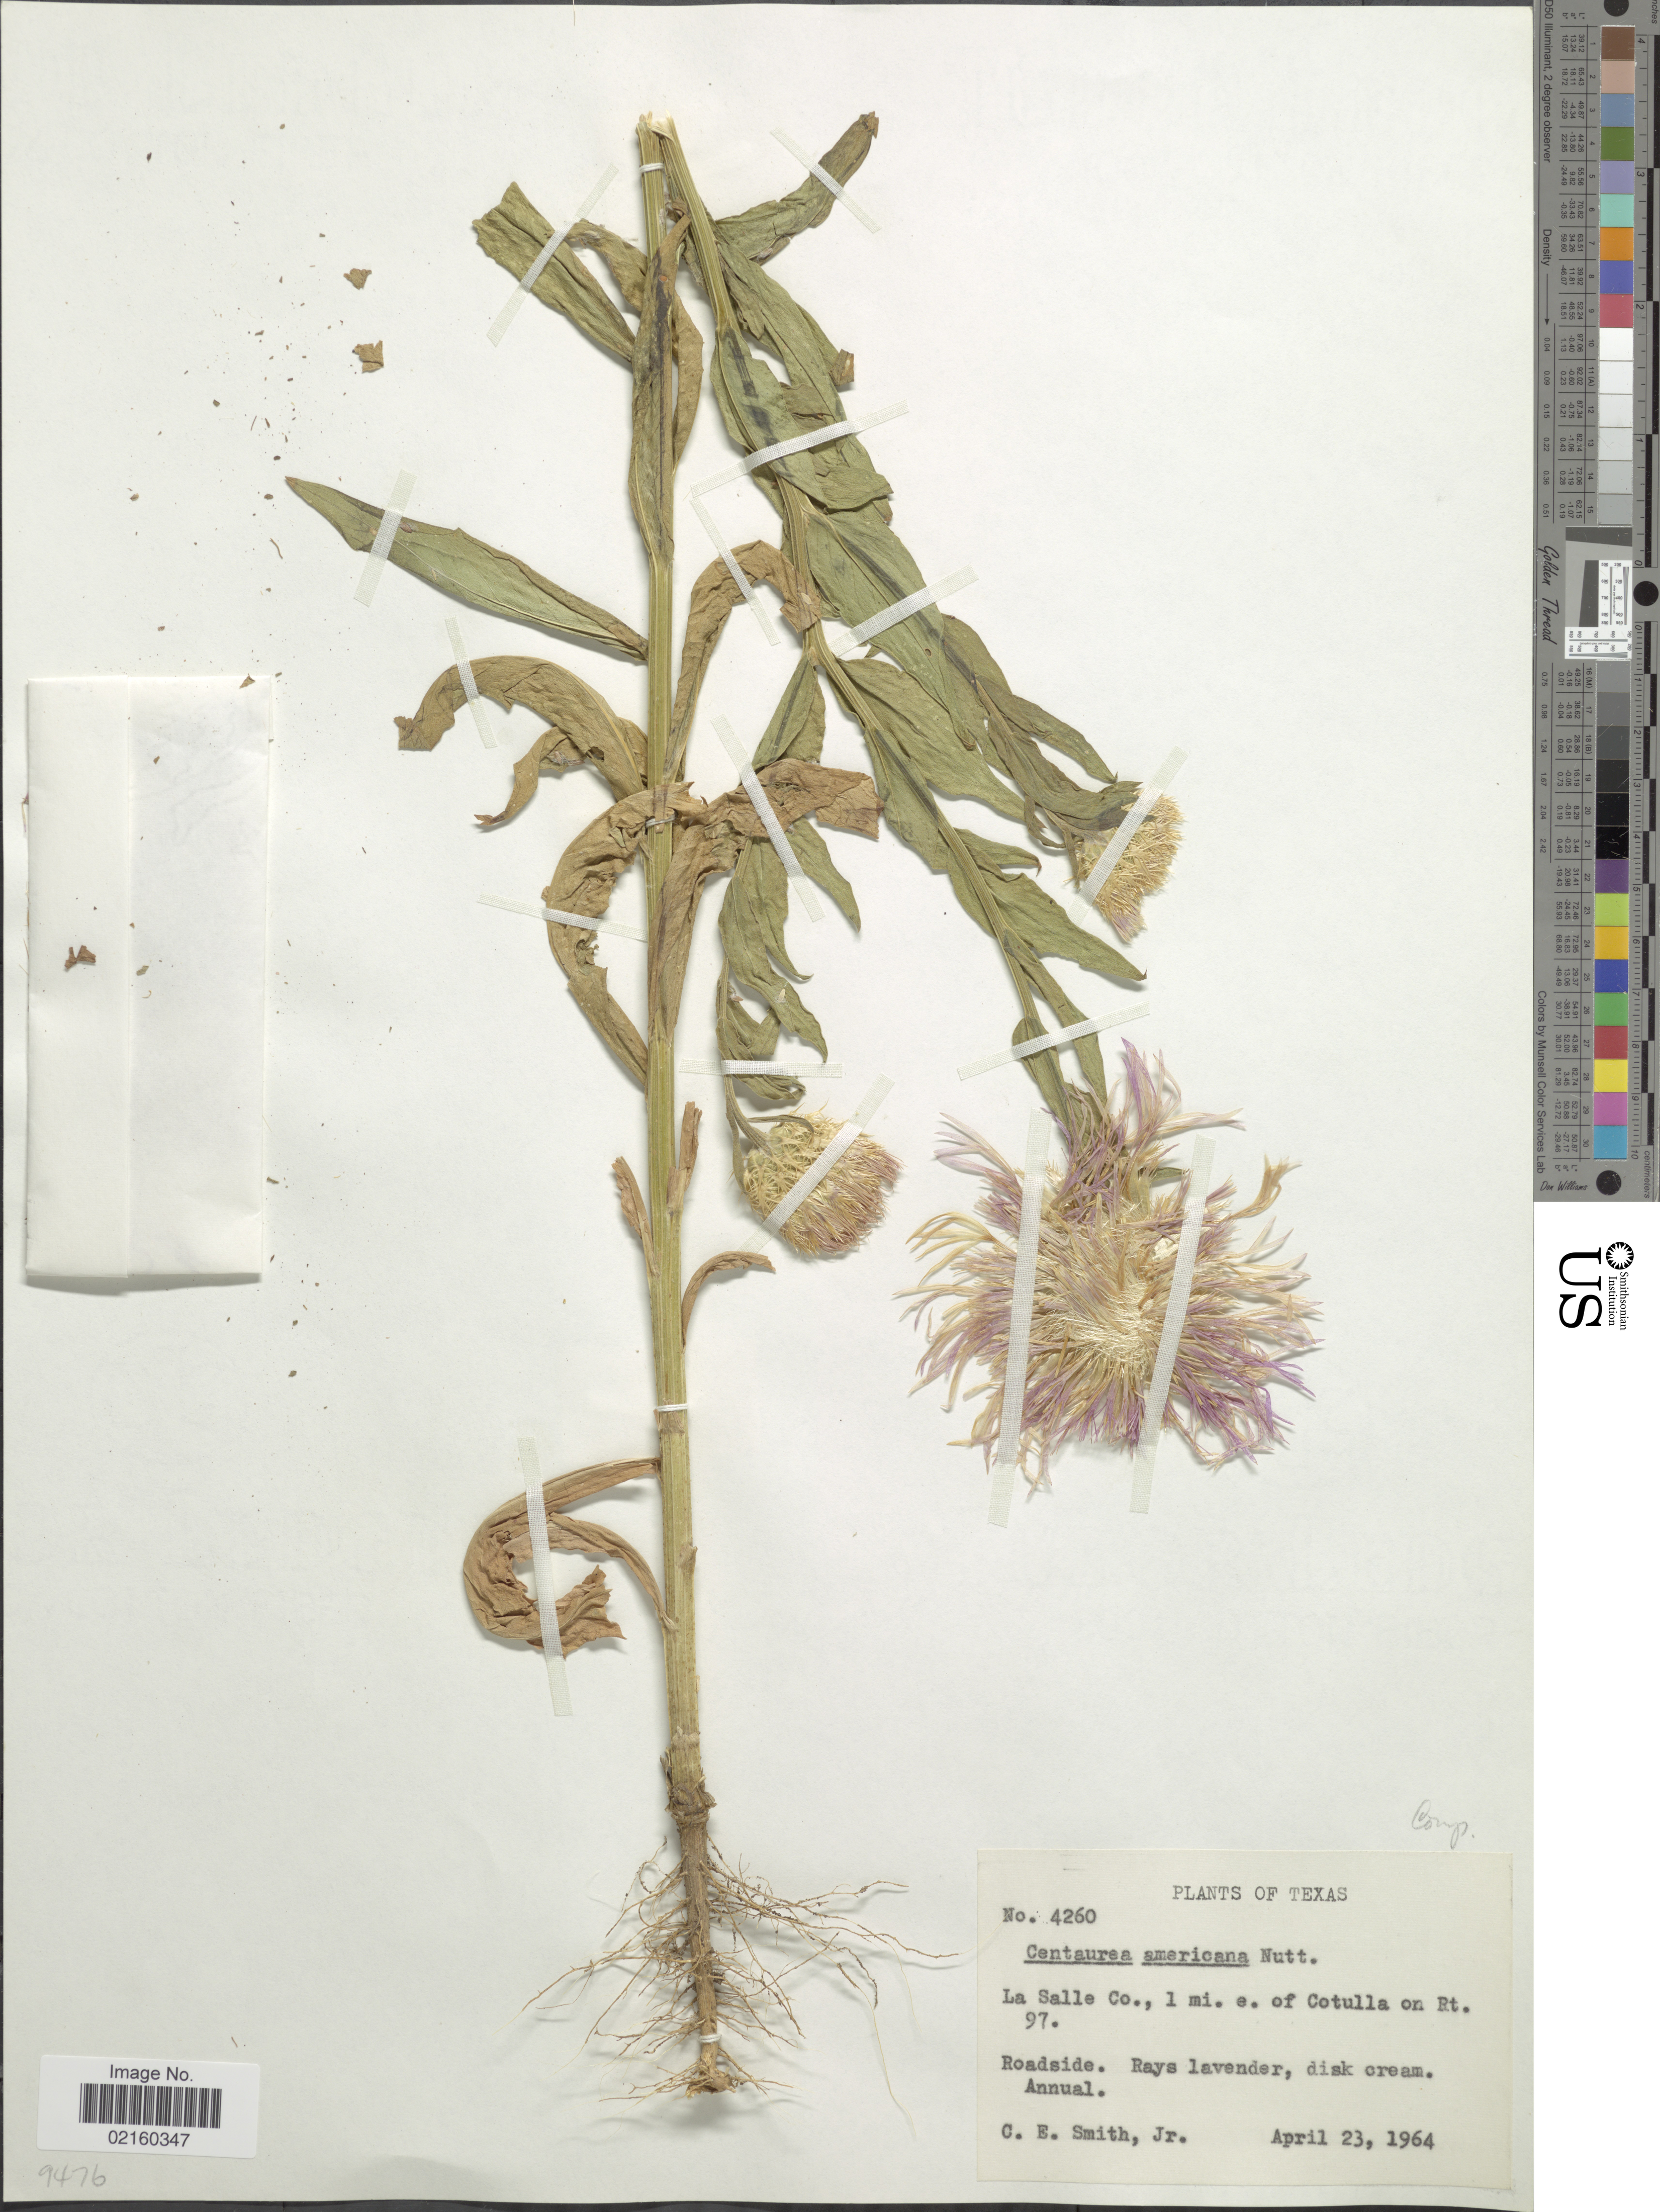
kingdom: Plantae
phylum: Tracheophyta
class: Magnoliopsida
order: Asterales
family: Asteraceae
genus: Plectocephalus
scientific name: Plectocephalus americanus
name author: (Nutt.) D. Don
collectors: C. E. Smith Jr.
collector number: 4260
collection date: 1964-04-23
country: United States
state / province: Texas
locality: La Salle Co., 1 mi e. of Cotulla on Rt. 97